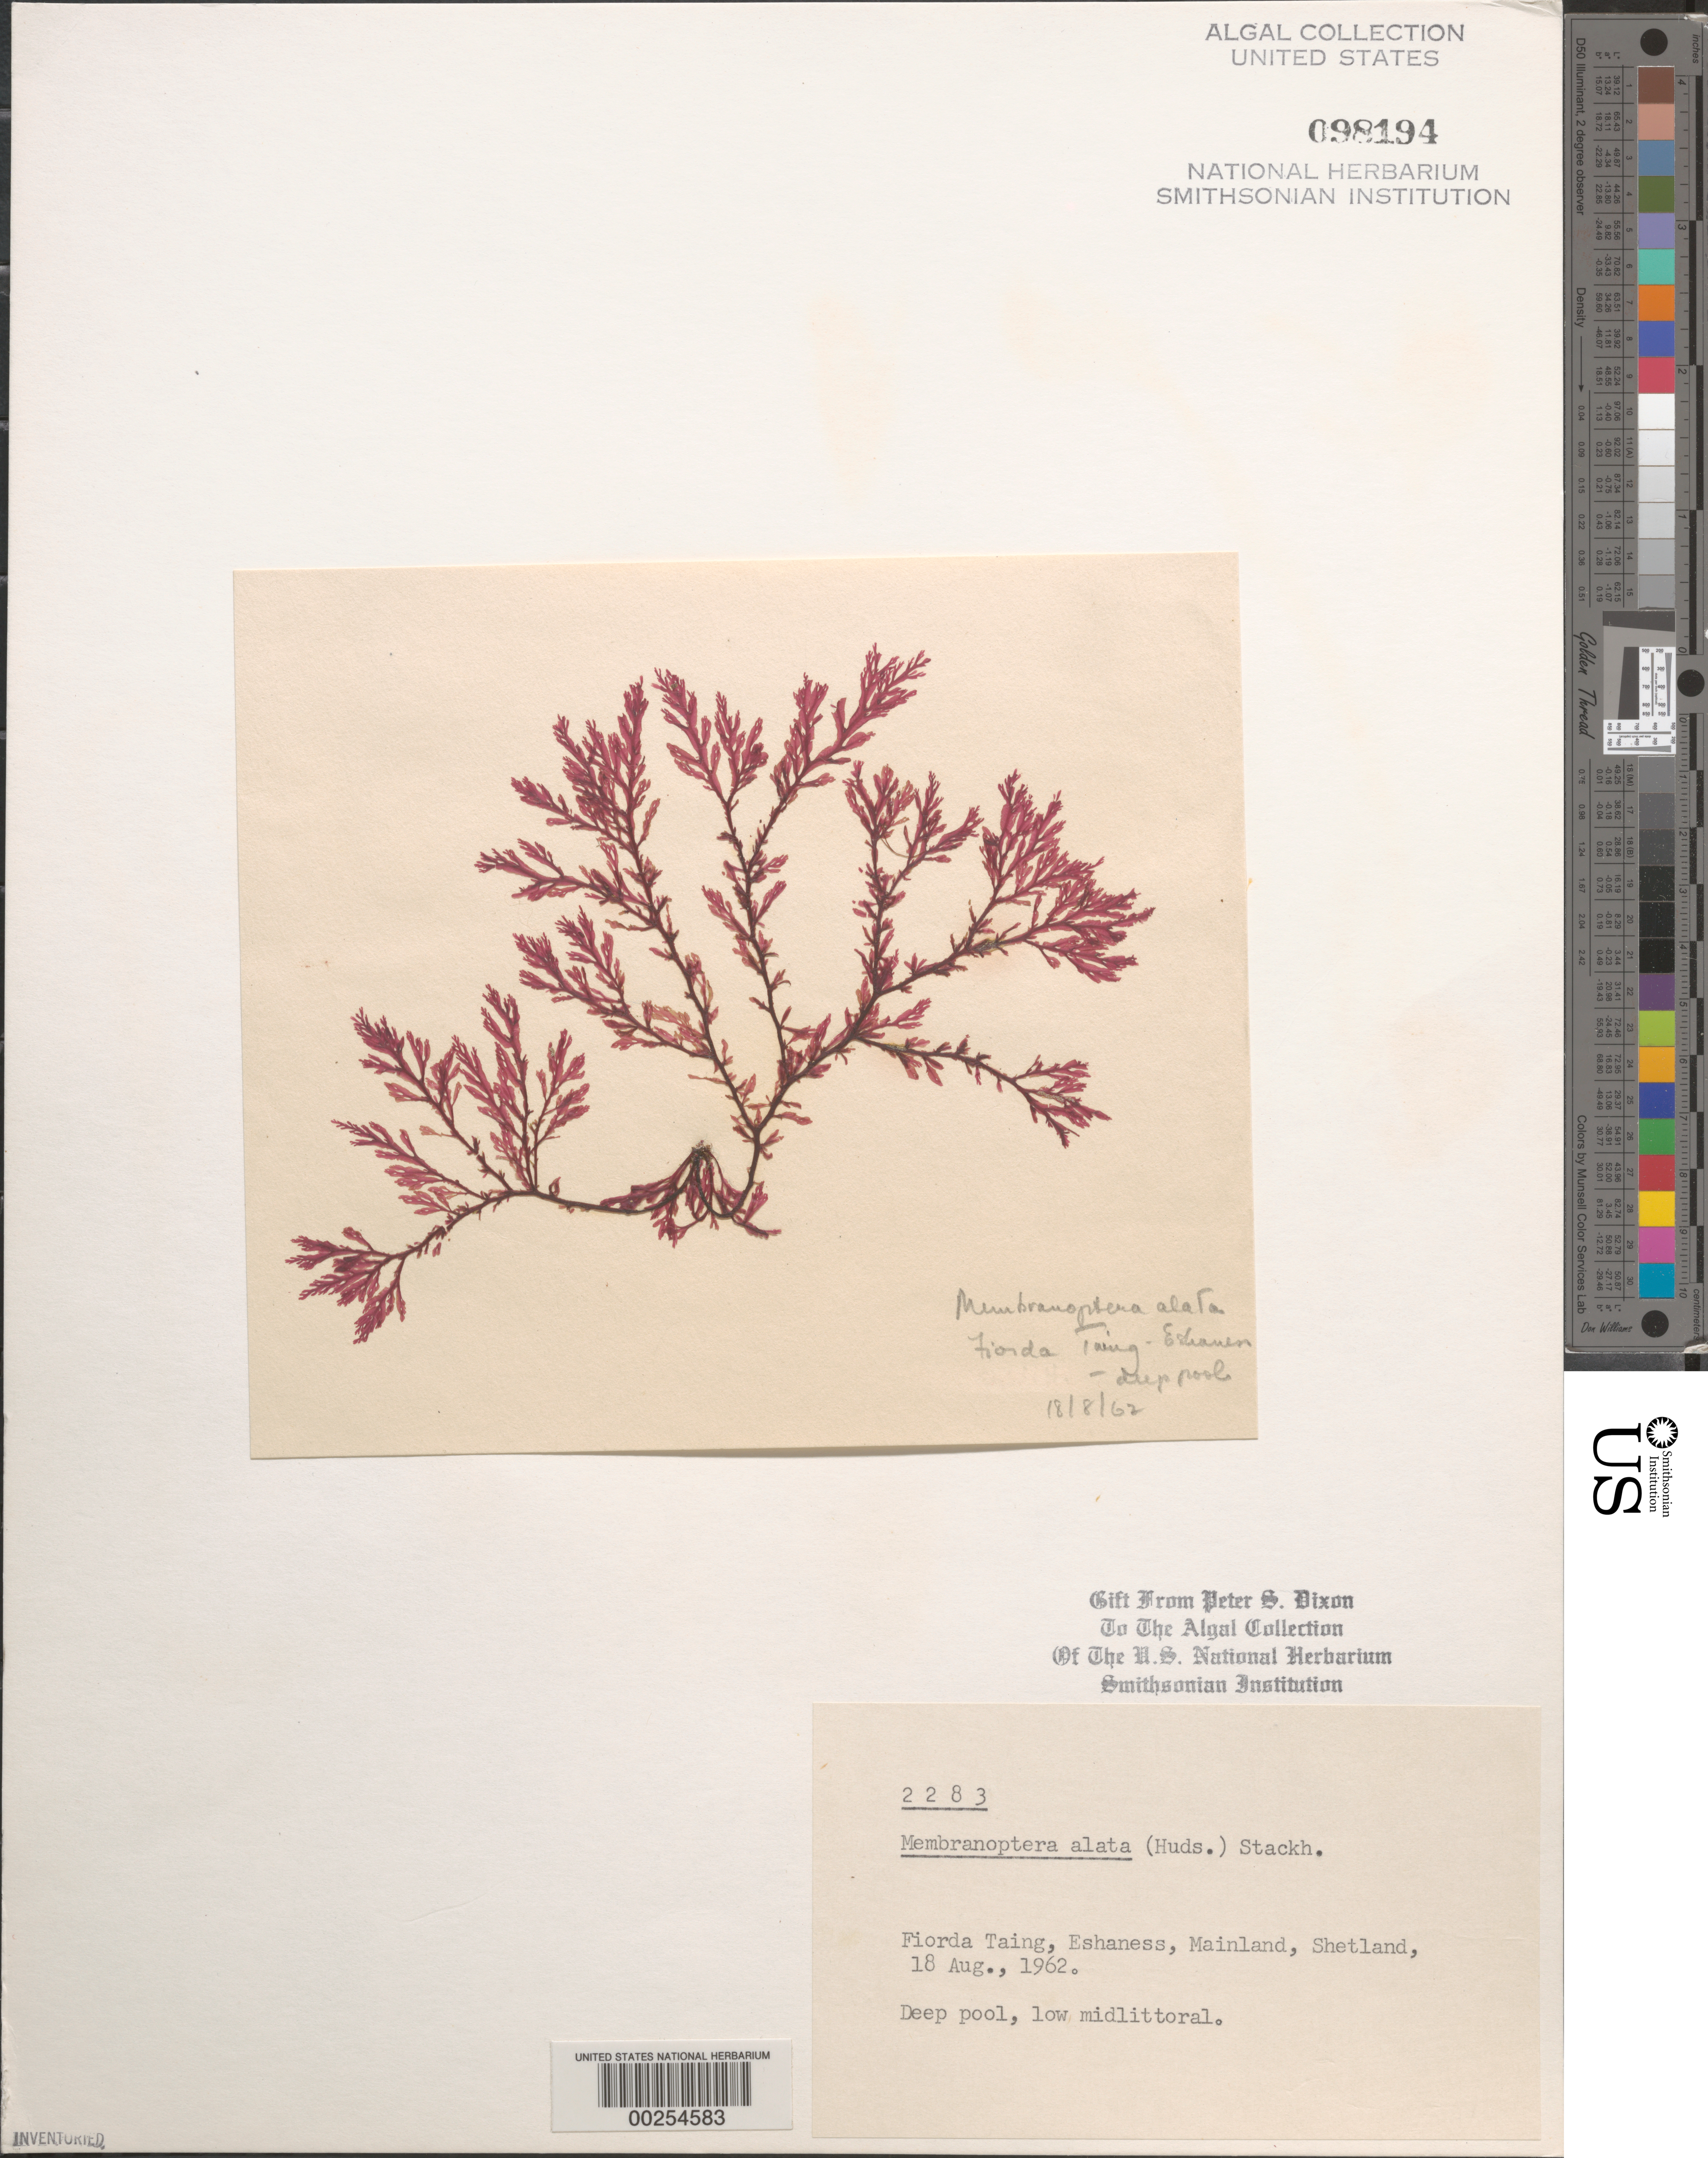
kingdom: Plantae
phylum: Rhodophyta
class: Florideophyceae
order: Ceramiales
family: Delesseriaceae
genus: Membranoptera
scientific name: Membranoptera alata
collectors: P. S. Dixon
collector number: PSD 2283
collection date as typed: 18 Aug 1962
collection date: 1962-08-18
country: United Kingdom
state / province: Scotland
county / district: Shetland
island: Mainland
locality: Fiorda Taing, Eshaness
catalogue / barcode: US 98194